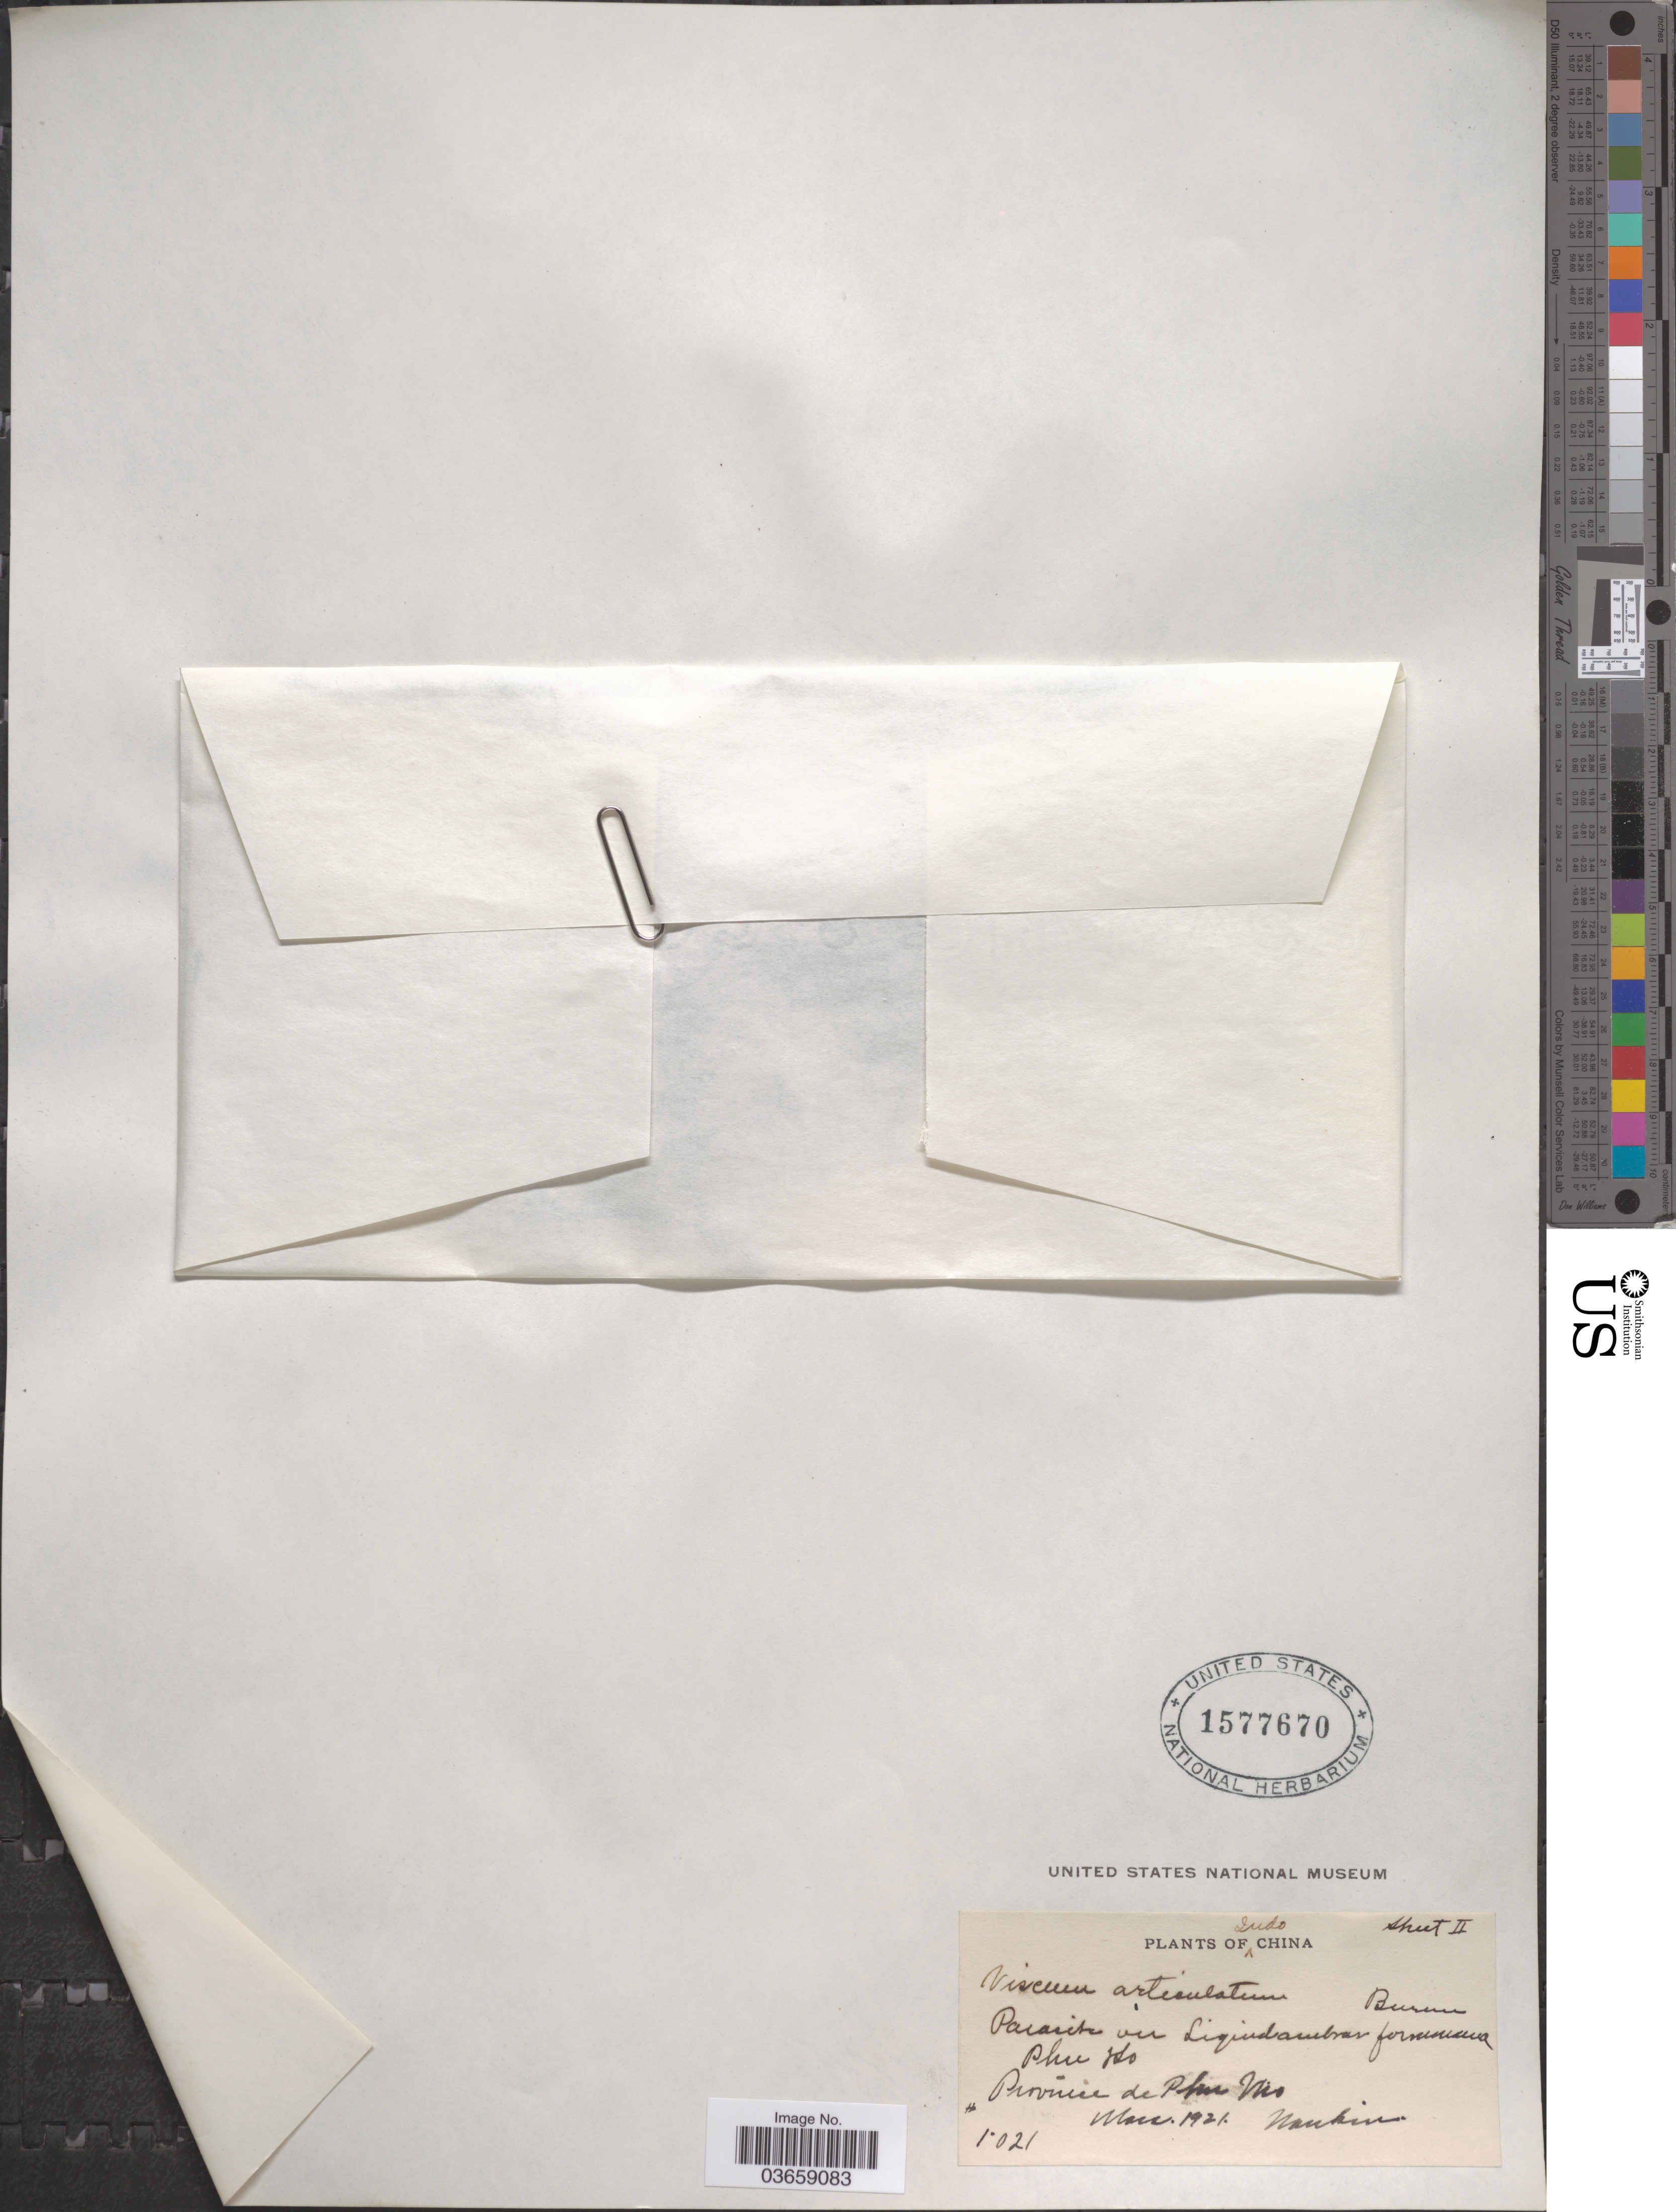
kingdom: Plantae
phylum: Tracheophyta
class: Magnoliopsida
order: Santalales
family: Viscaceae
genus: Viscum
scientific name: Viscum articulatum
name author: Burm. f.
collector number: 1021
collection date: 1921-03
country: Vietnam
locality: Phu Ho. Province de Phu Ho. Indo China.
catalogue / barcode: US 1577670